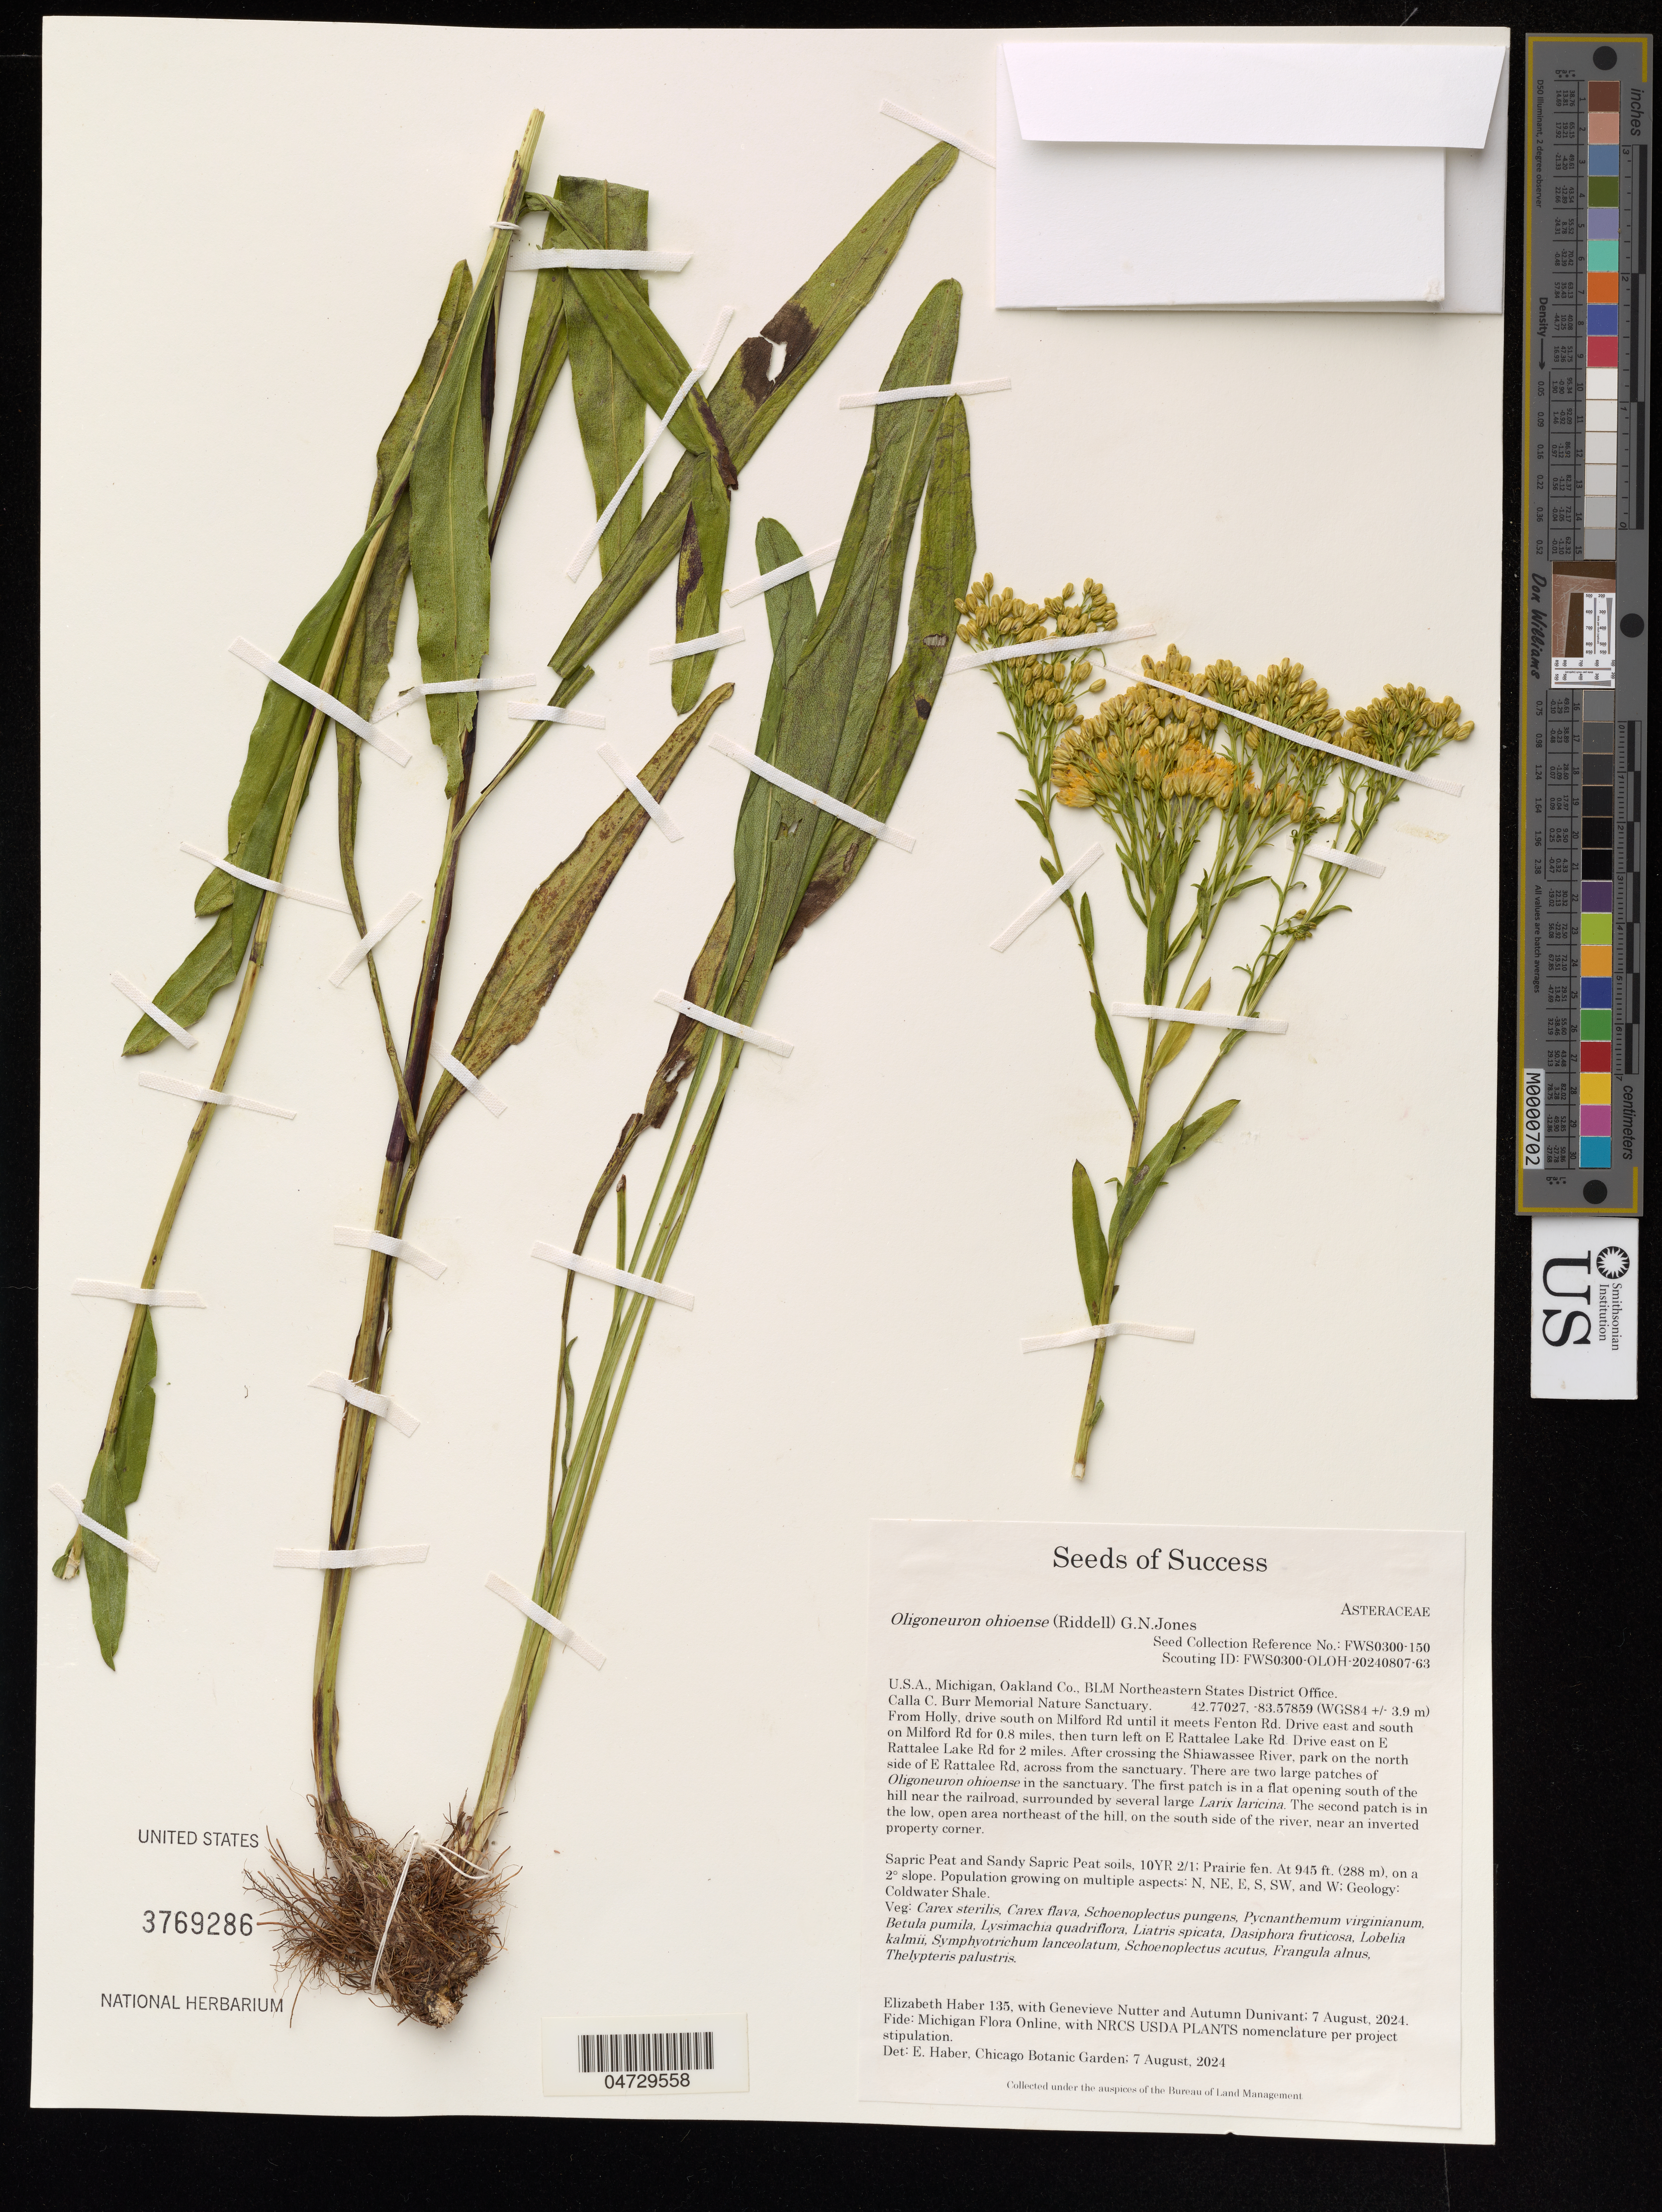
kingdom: Plantae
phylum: Tracheophyta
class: Magnoliopsida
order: Asterales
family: Asteraceae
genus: Oligoneuron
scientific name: Oligoneuron ohioense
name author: (Riddell) G.N. Jones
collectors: E. Haber, G. Nutter & A. Dunivant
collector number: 135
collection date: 2024-08-07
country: United States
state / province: Michigan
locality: Oakland Co., BLM Northeastern States District Office. Calla C. Burr Memorial Nature Sanctuary. (WGS84 +/- 3.9 m).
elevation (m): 288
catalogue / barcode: US 3769286